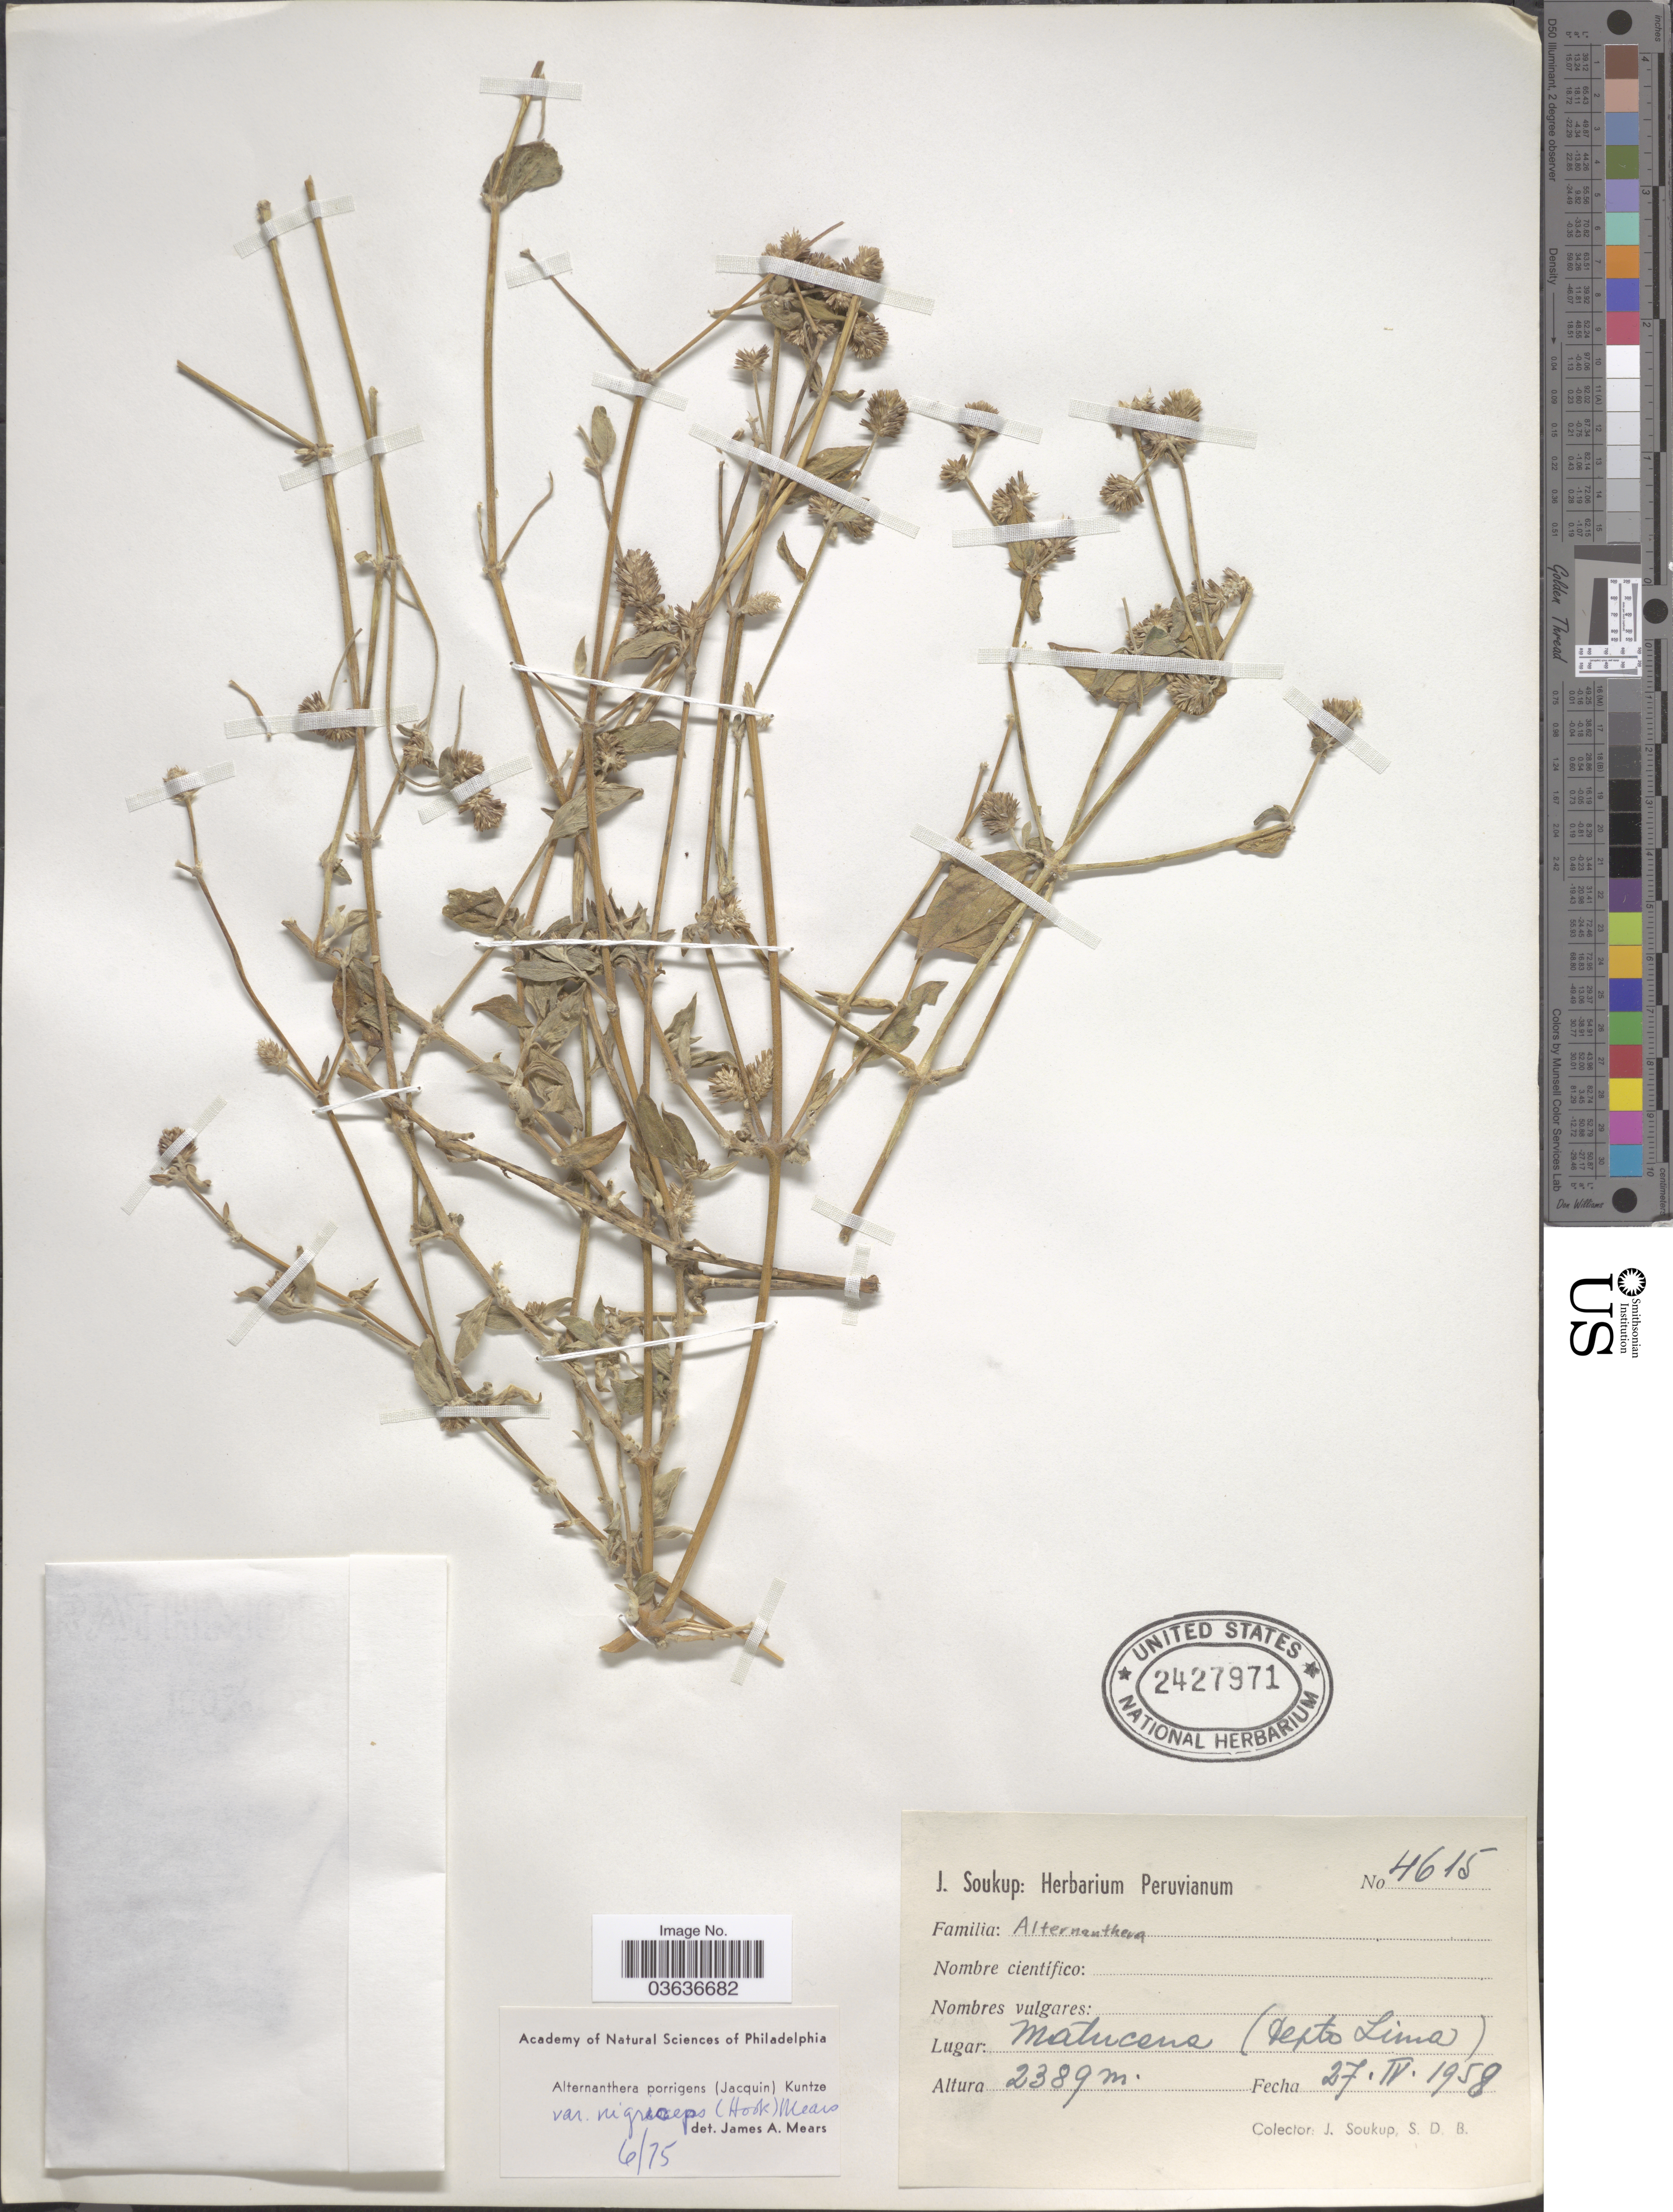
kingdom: Plantae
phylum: Tracheophyta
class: Magnoliopsida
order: Caryophyllales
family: Amaranthaceae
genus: Alternanthera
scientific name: Alternanthera porrigens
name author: (Jacq.) Kuntze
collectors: J. Soukup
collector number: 4615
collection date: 1958-04-27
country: Peru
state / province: Lima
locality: Matucana (Depto Lima).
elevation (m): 2389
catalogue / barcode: US 2427971